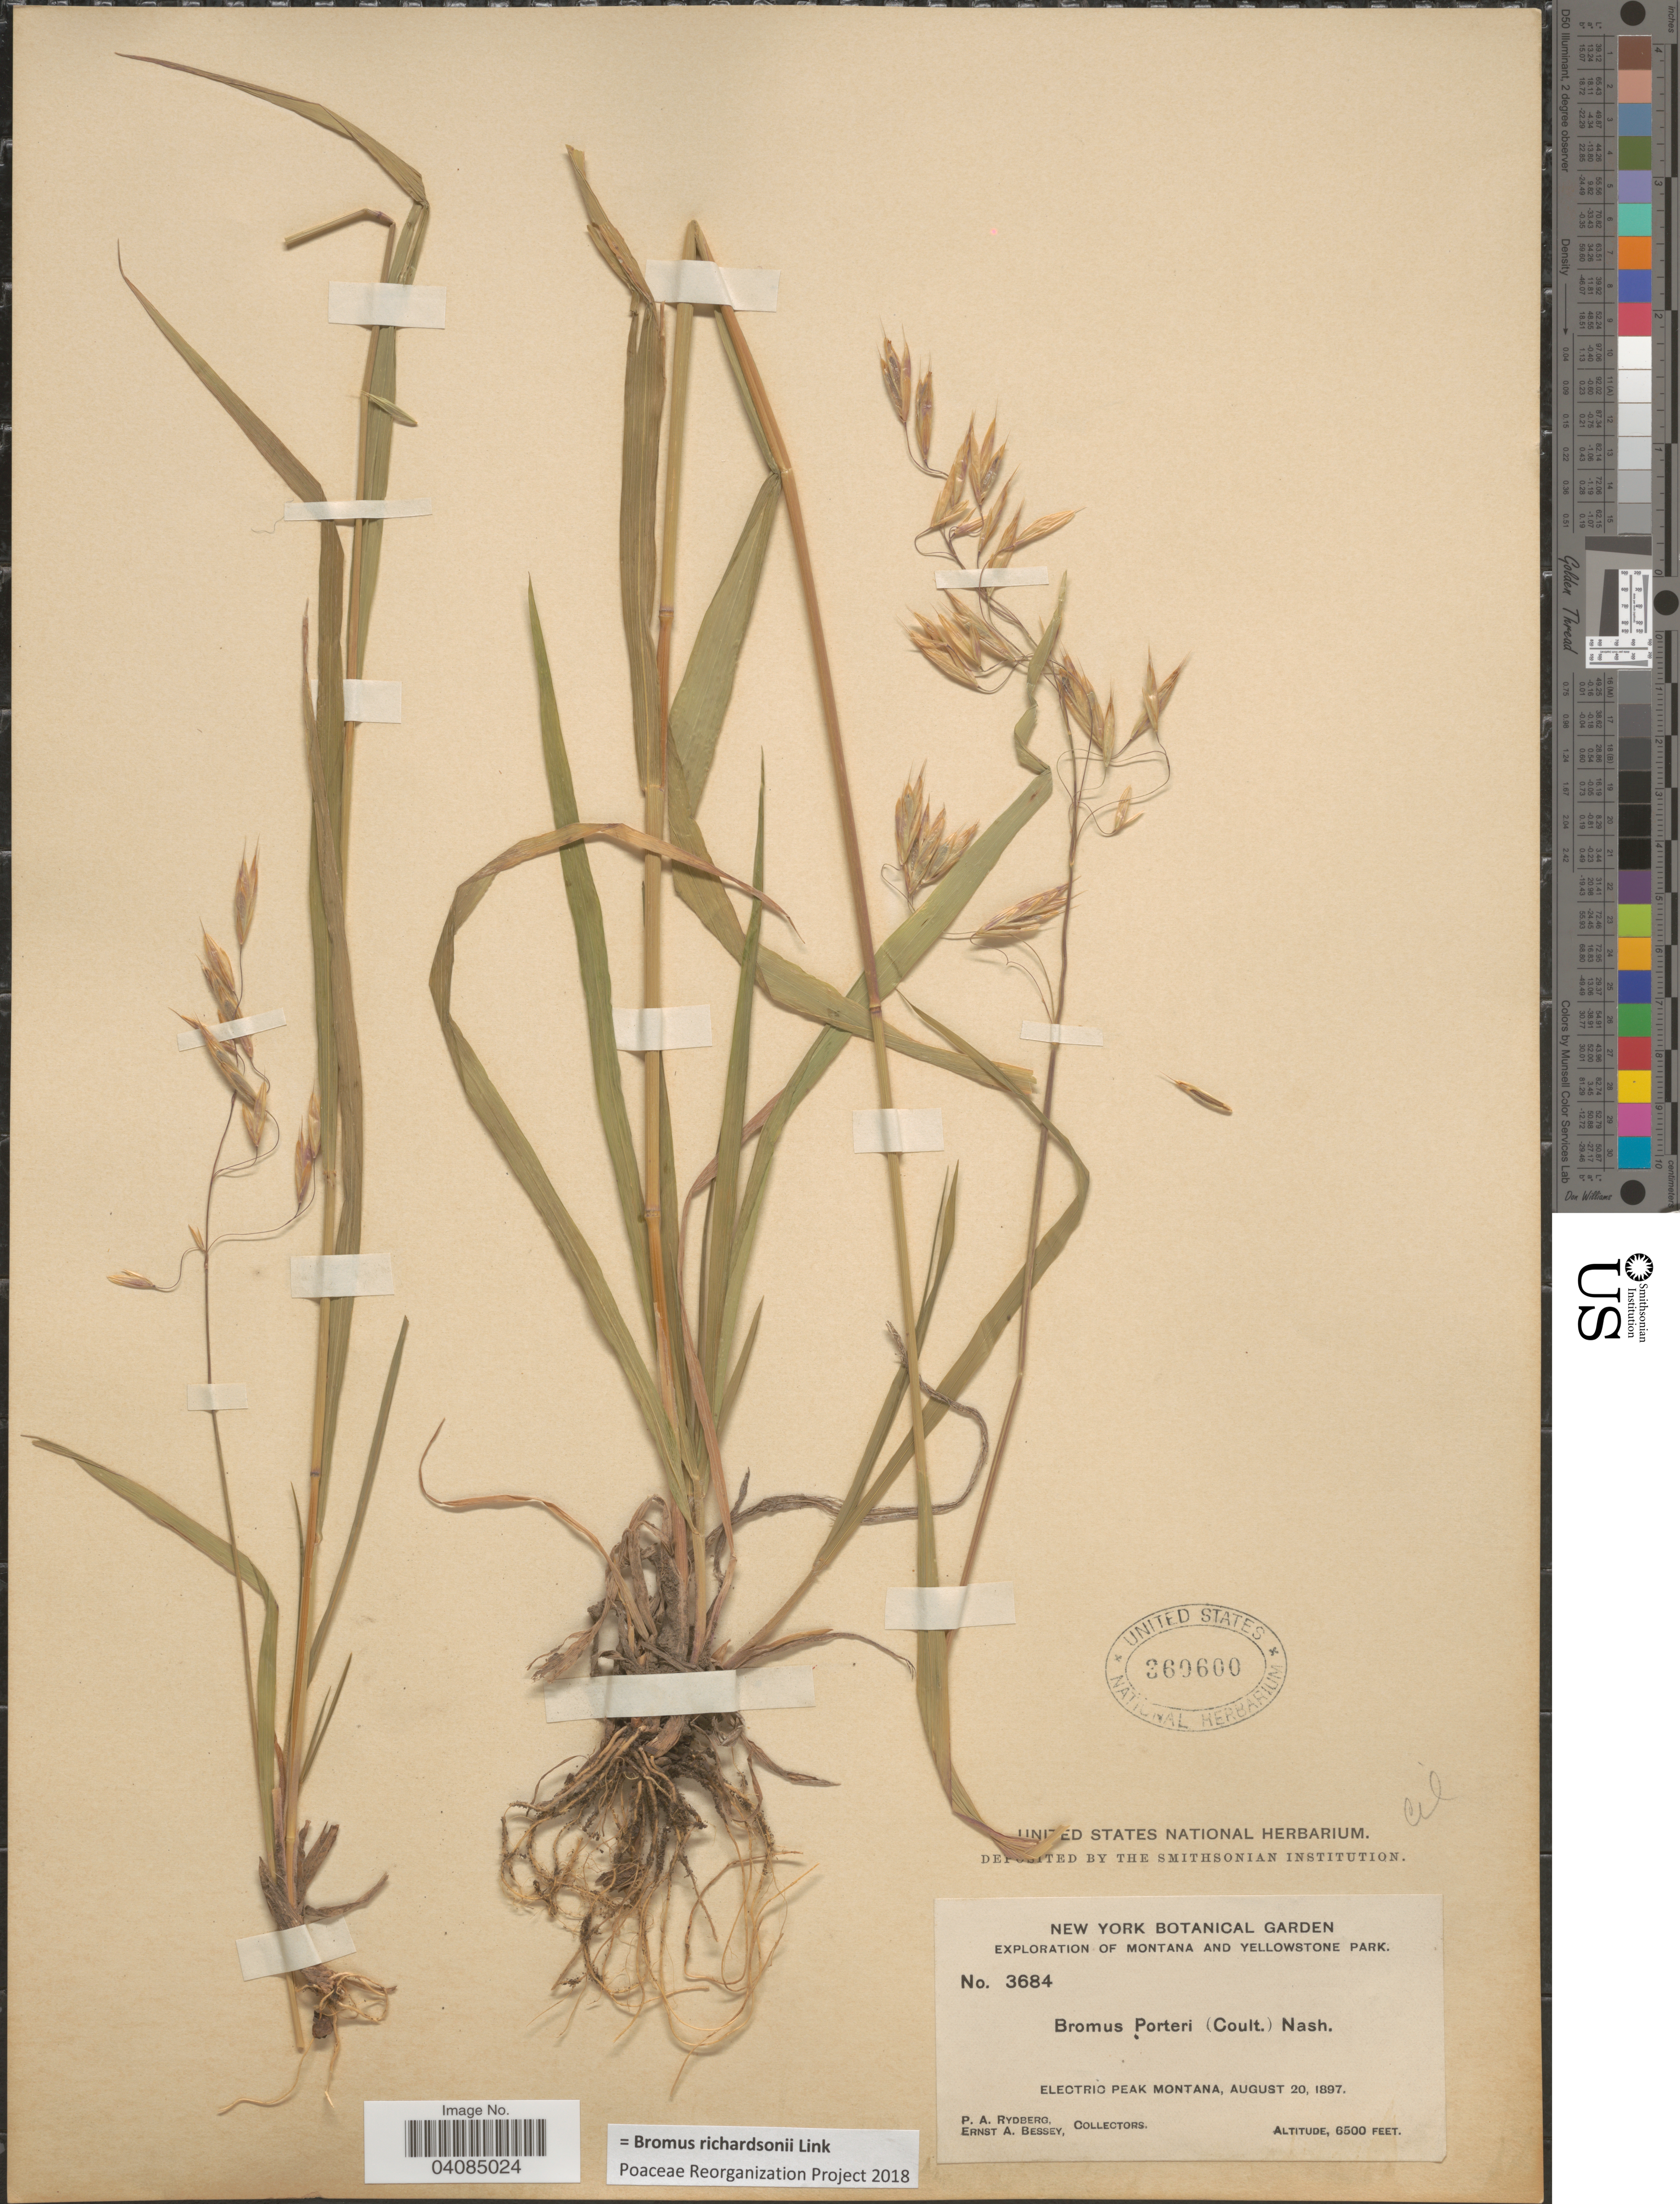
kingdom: Plantae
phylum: Tracheophyta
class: Liliopsida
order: Poales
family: Poaceae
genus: Bromus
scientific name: Bromus racemosus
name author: L.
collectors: P. A. Rydberg & E. A. Bessey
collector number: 3684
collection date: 1897-08-20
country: United States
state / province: Montana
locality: Exploration of Montana and Yellowstone Park. Electric Peak Montana.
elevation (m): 1981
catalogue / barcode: US 369600